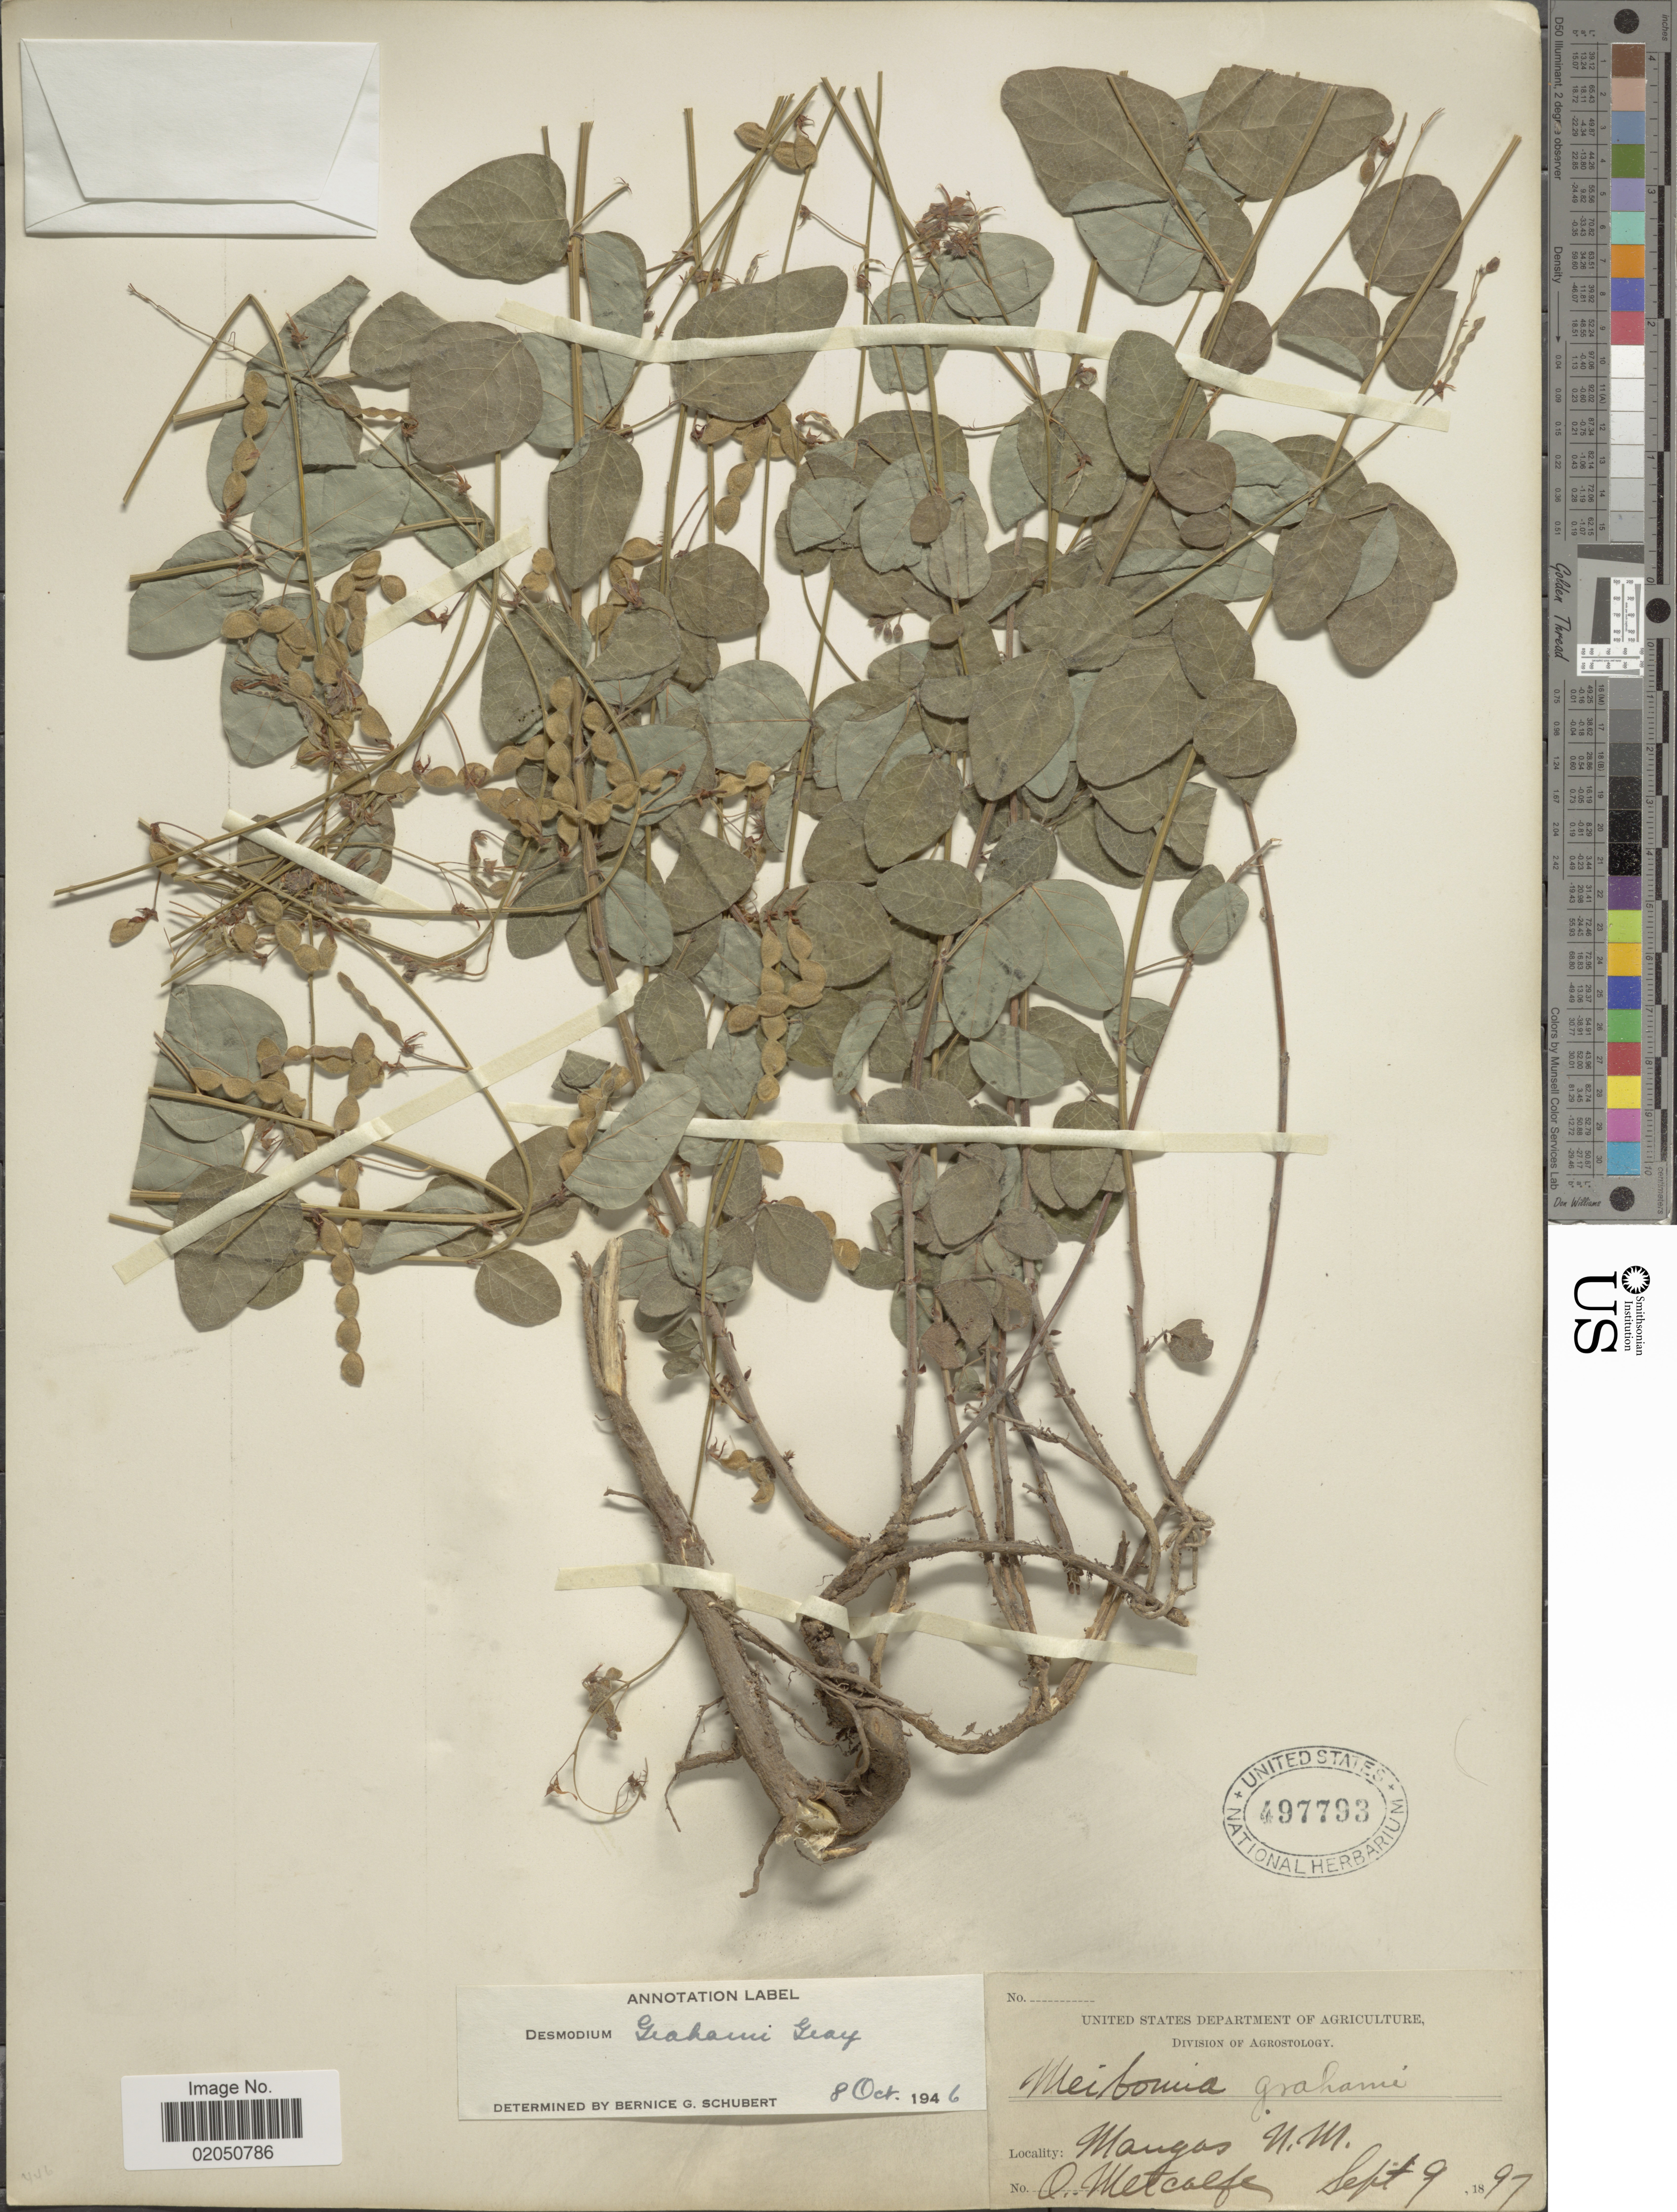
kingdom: Plantae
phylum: Tracheophyta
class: Magnoliopsida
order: Fabales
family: Fabaceae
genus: Desmodium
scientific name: Desmodium grahamii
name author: A. Gray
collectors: O. B. Metcalfe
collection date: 1897-09-09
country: United States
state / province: New Mexico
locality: Mangas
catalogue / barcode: US 497793